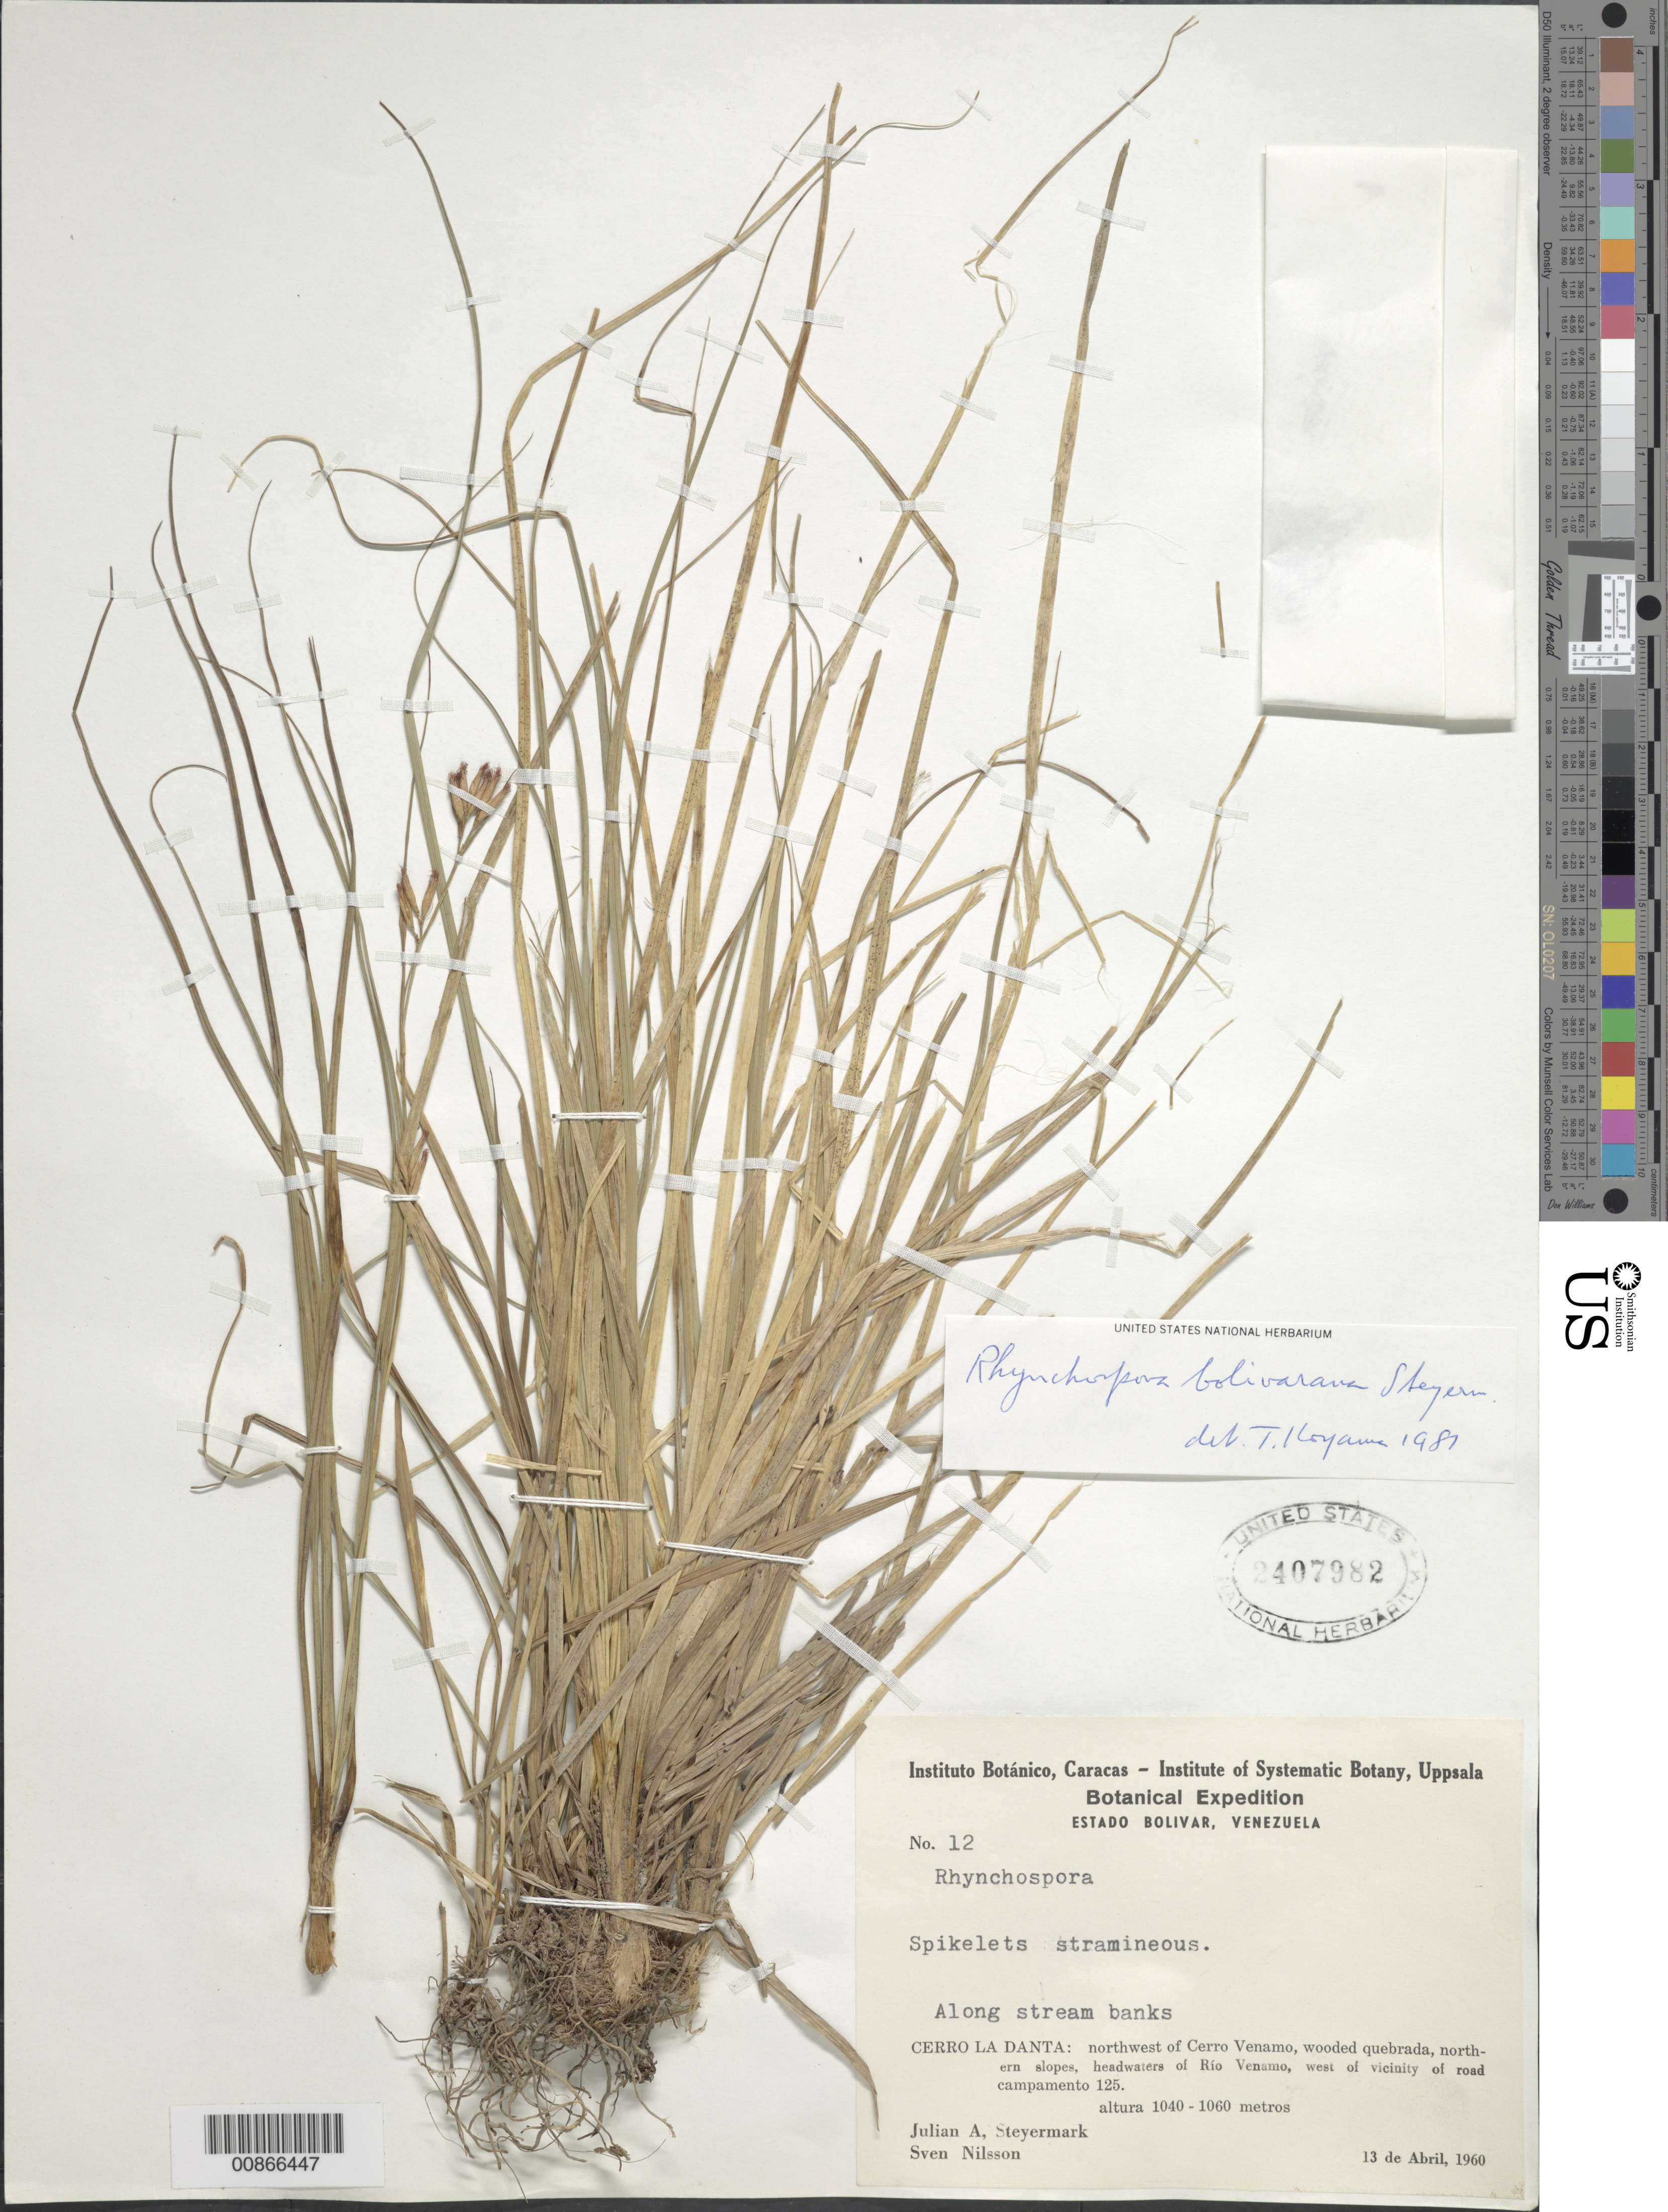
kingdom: Plantae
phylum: Tracheophyta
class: Liliopsida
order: Poales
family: Cyperaceae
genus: Rhynchospora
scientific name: Rhynchospora bolivarana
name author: Steyerm.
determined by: Koyama, Tetsuo M.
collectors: J. Steyermark & S. Nilsson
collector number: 60 12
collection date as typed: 13-Apr-60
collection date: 1960-04-13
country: Venezuela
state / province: Bolívar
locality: Río Venamo headwaters, W of vic of road campamento 125, on northern slopes of Cerro La Danta, NW of cerro Venamo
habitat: Along stream banks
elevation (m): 1040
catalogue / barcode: US 2407982